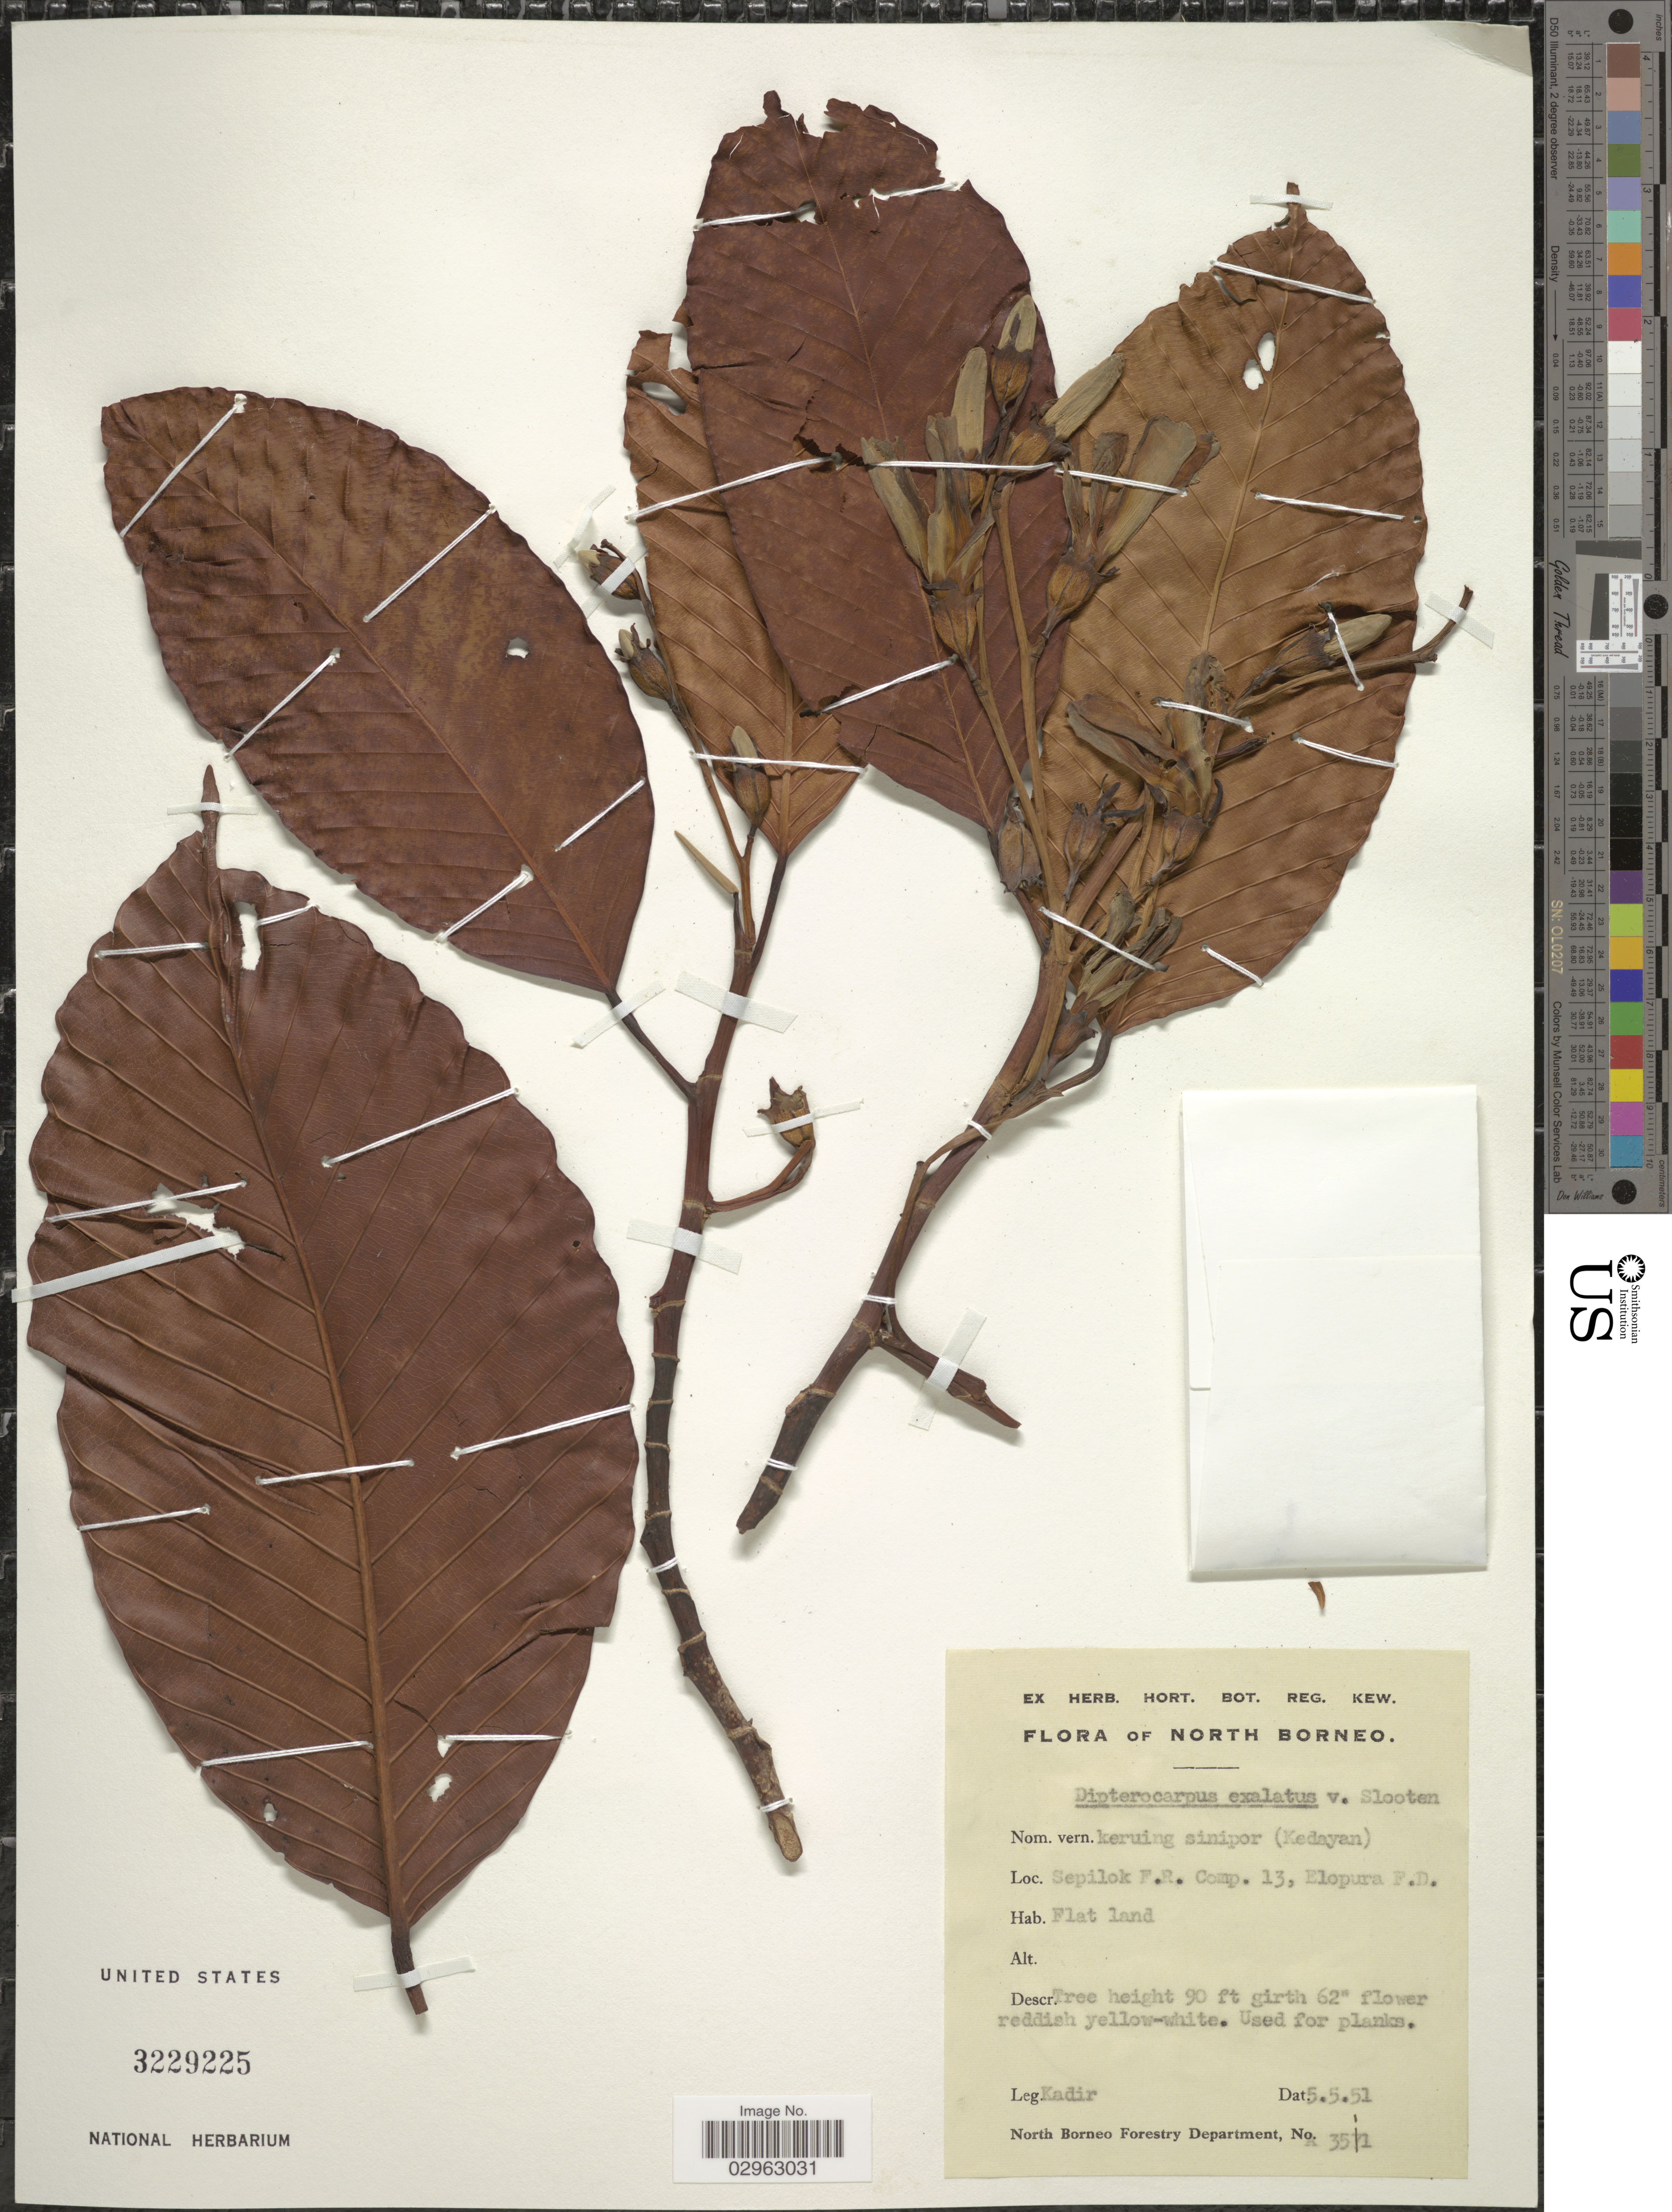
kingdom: Plantae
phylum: Tracheophyta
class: Magnoliopsida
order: Malvales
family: Dipterocarpaceae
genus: Dipterocarpus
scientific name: Dipterocarpus exalatus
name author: Slooten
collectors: -. Kadir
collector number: A 3571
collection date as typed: Transcribed d/m/y: 5/5/51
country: Malaysia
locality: North Borneo. Sepilok F.R. Comp. 13, Elopura F.D.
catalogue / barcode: US 3229225